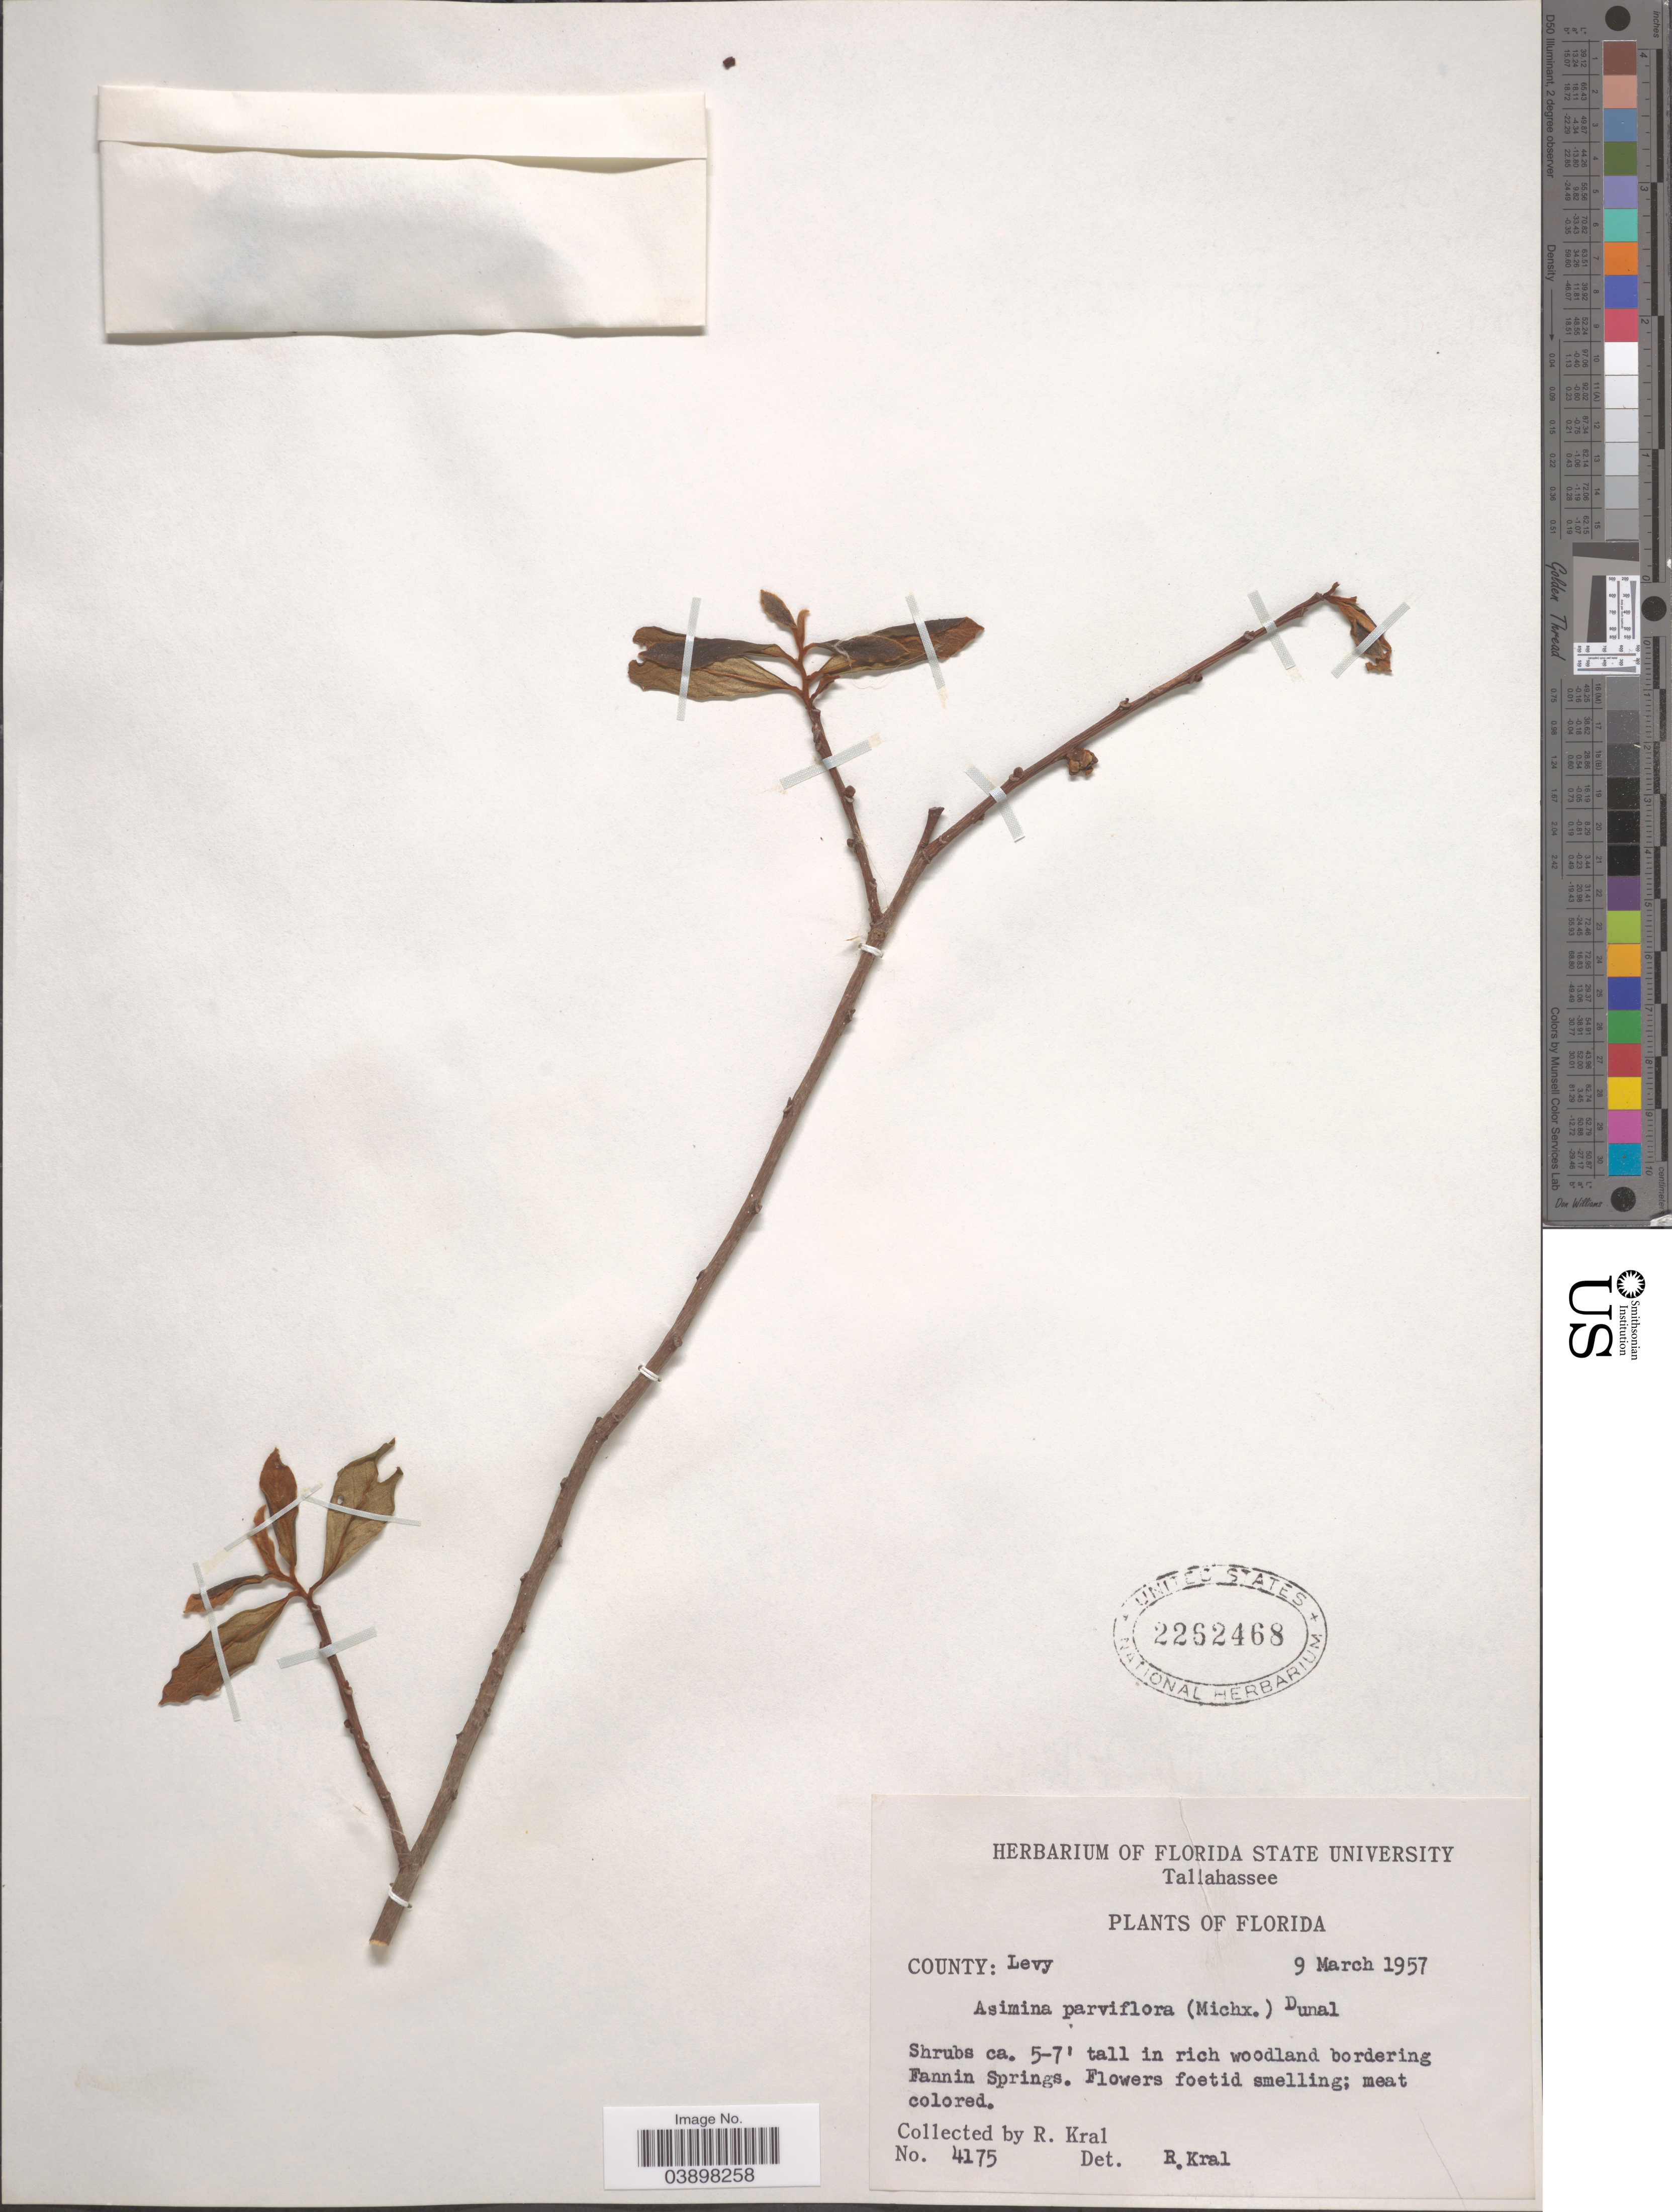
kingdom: Plantae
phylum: Tracheophyta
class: Magnoliopsida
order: Magnoliales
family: Annonaceae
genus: Asimina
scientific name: Asimina parviflora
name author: (Michx.) Dunal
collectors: R. Kral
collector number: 4175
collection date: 1957-03-09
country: United States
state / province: Florida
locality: County: Levy. Bordering Fannin Springs.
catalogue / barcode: US 2262468